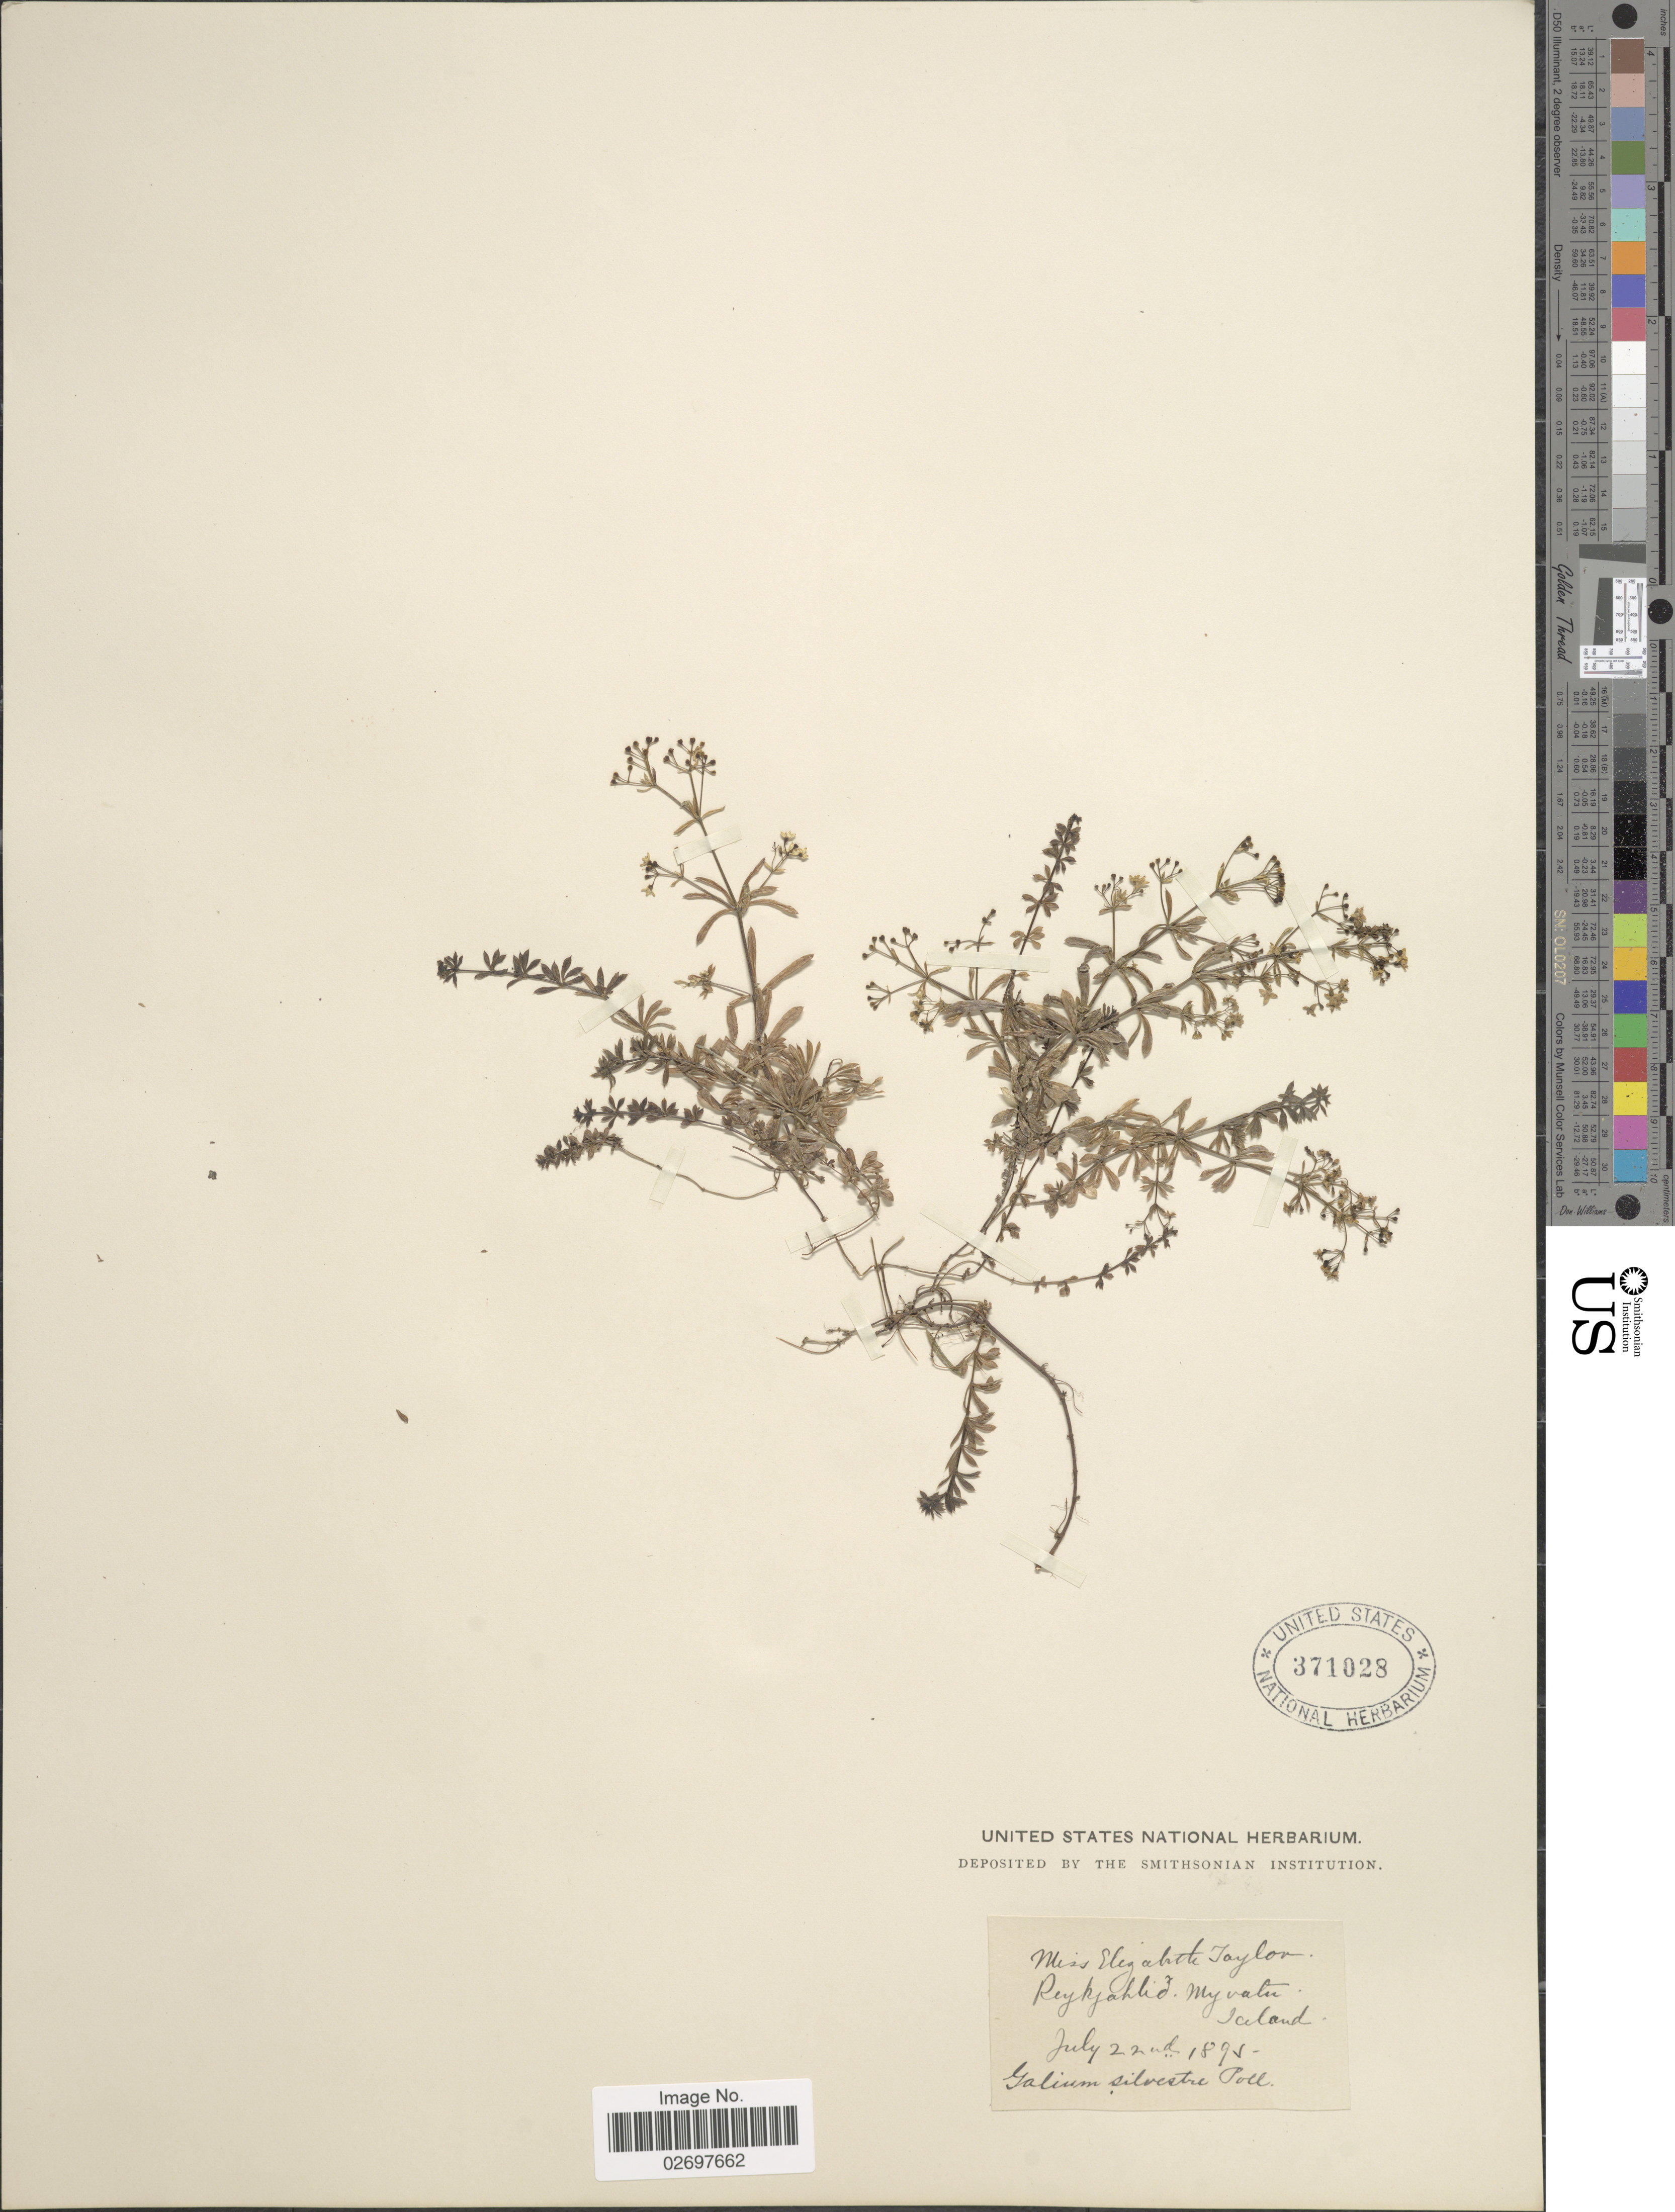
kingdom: Plantae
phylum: Tracheophyta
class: Magnoliopsida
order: Gentianales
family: Rubiaceae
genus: Galium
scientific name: Galium sylvestre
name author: Scop.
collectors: E. L. Taylor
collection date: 1895-07-22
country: Iceland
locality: Reykjahd, Myvatu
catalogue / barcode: US 371028